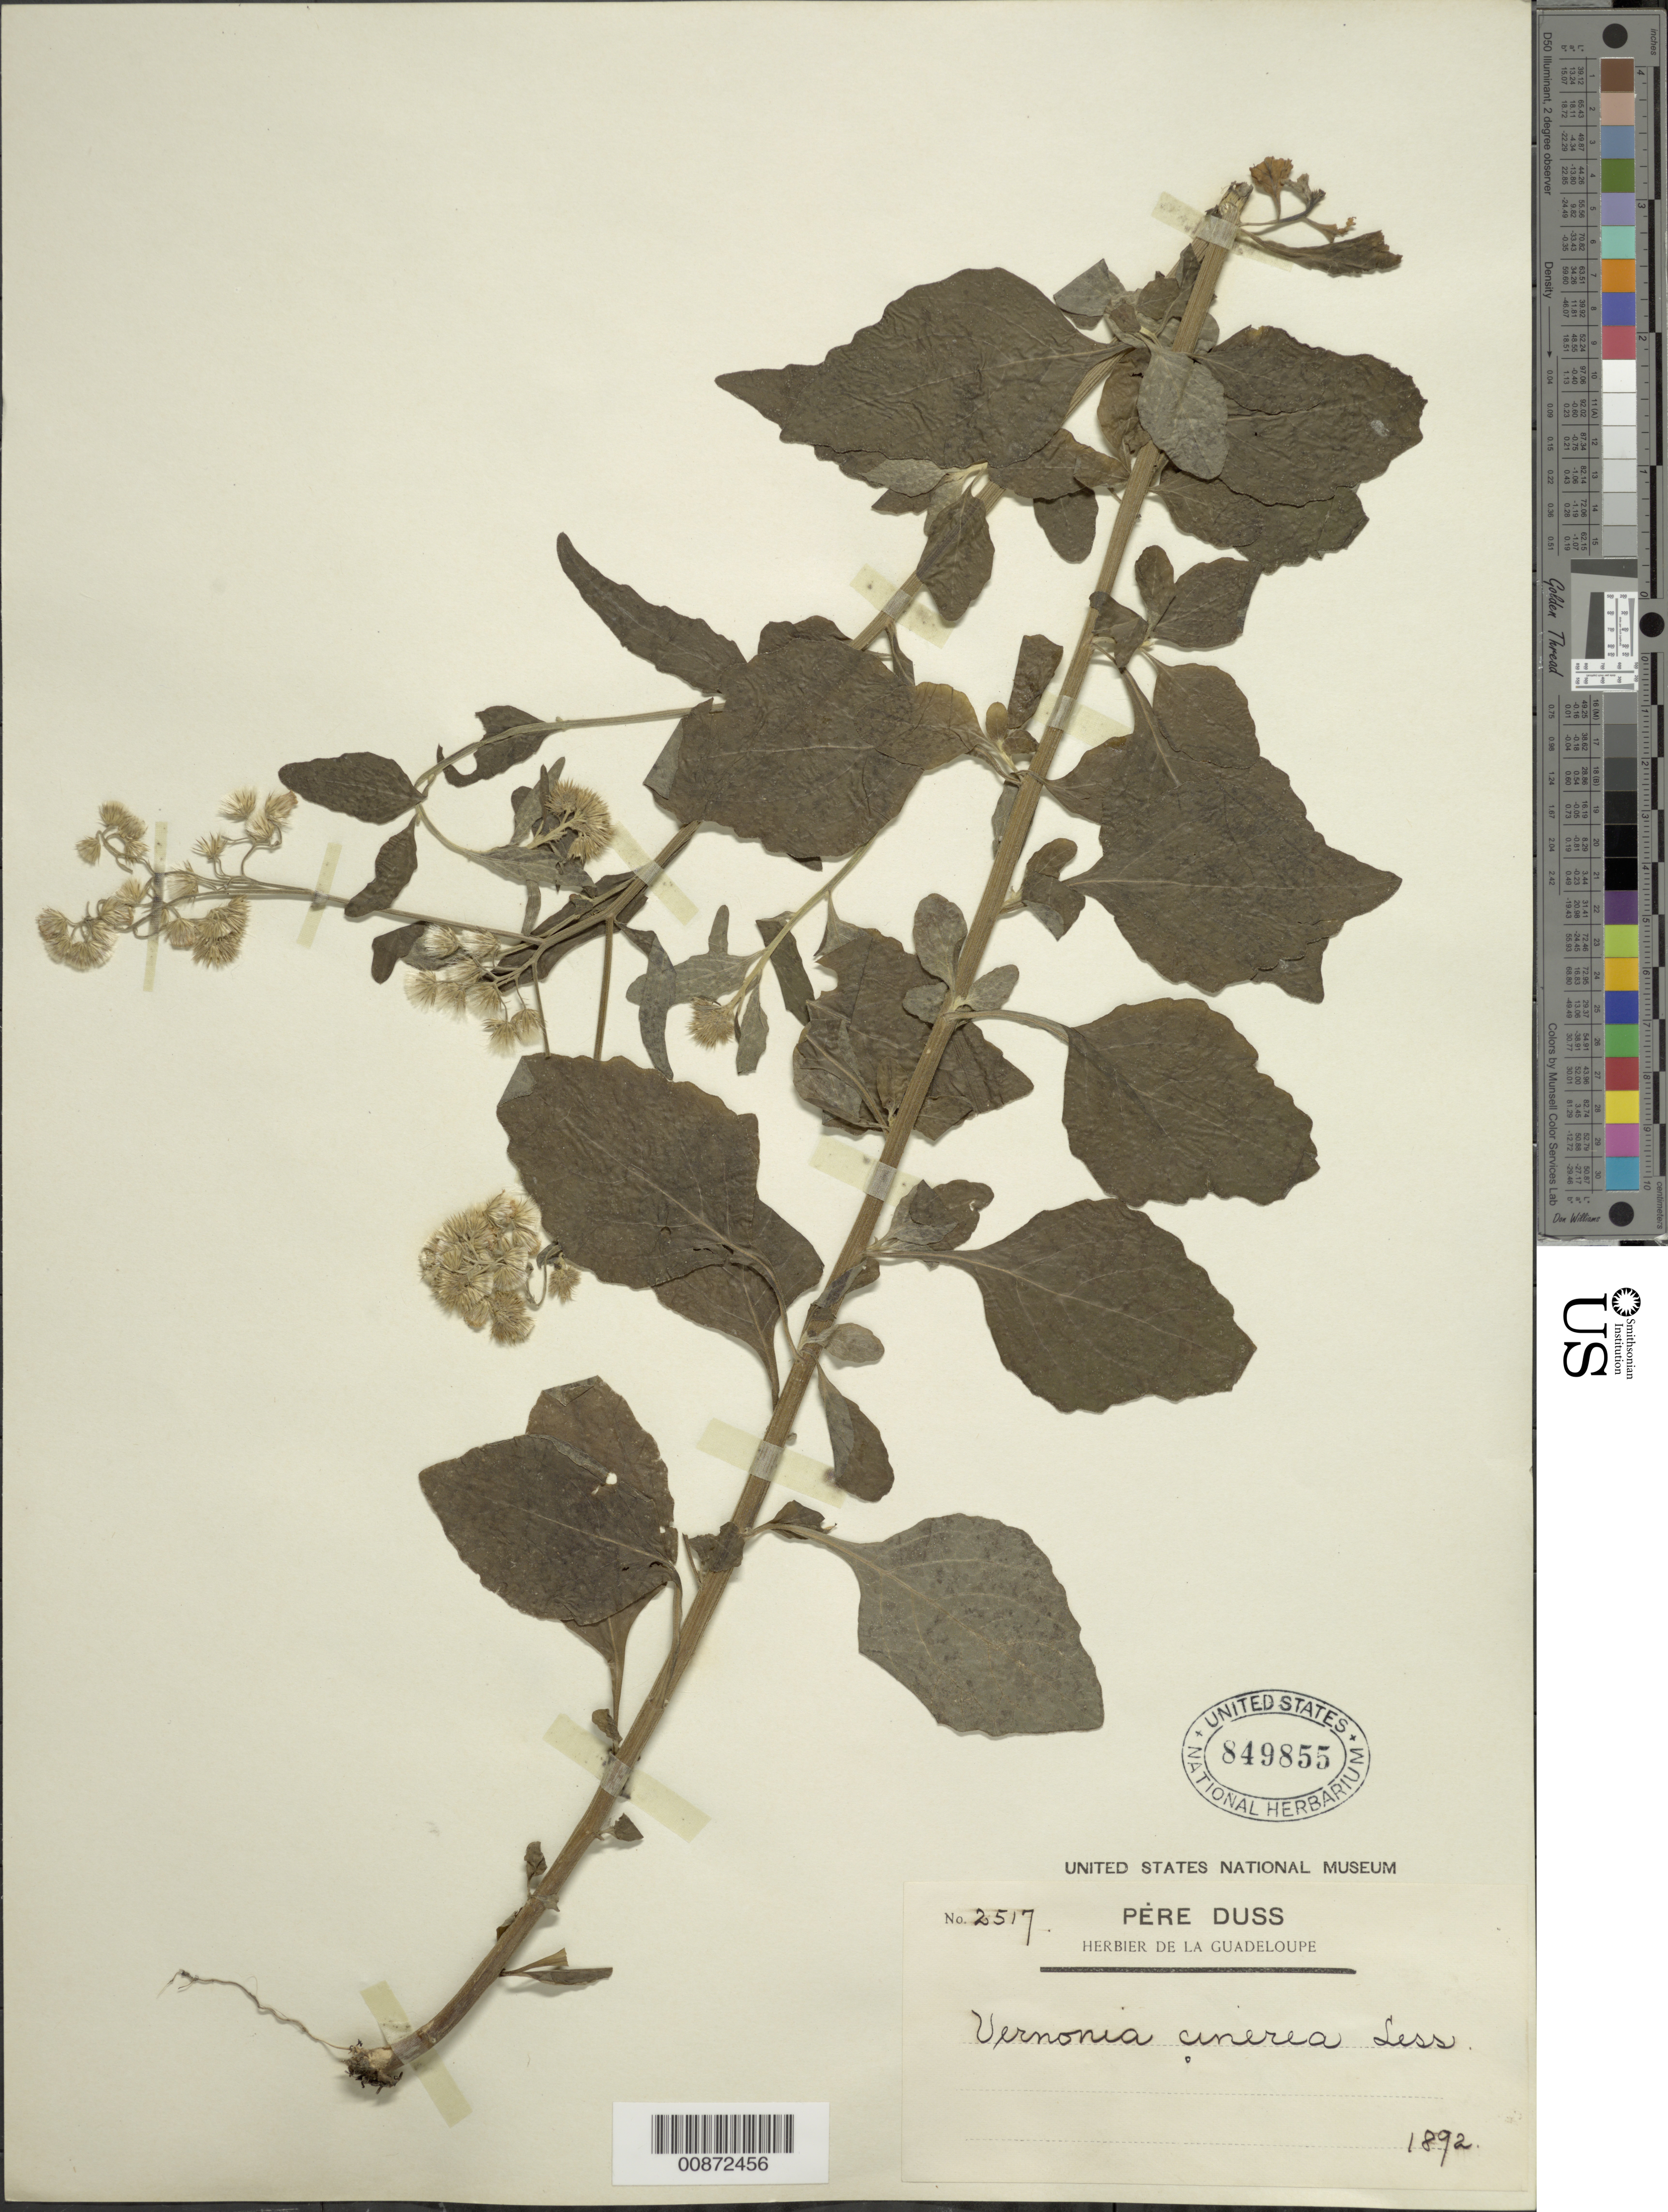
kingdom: Plantae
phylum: Tracheophyta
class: Magnoliopsida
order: Asterales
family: Asteraceae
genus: Cyanthillium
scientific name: Cyanthillium cinereum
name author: (L.) H. Rob.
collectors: Père Duss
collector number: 2517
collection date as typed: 1892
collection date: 1892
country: Guadeloupe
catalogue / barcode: US 849855